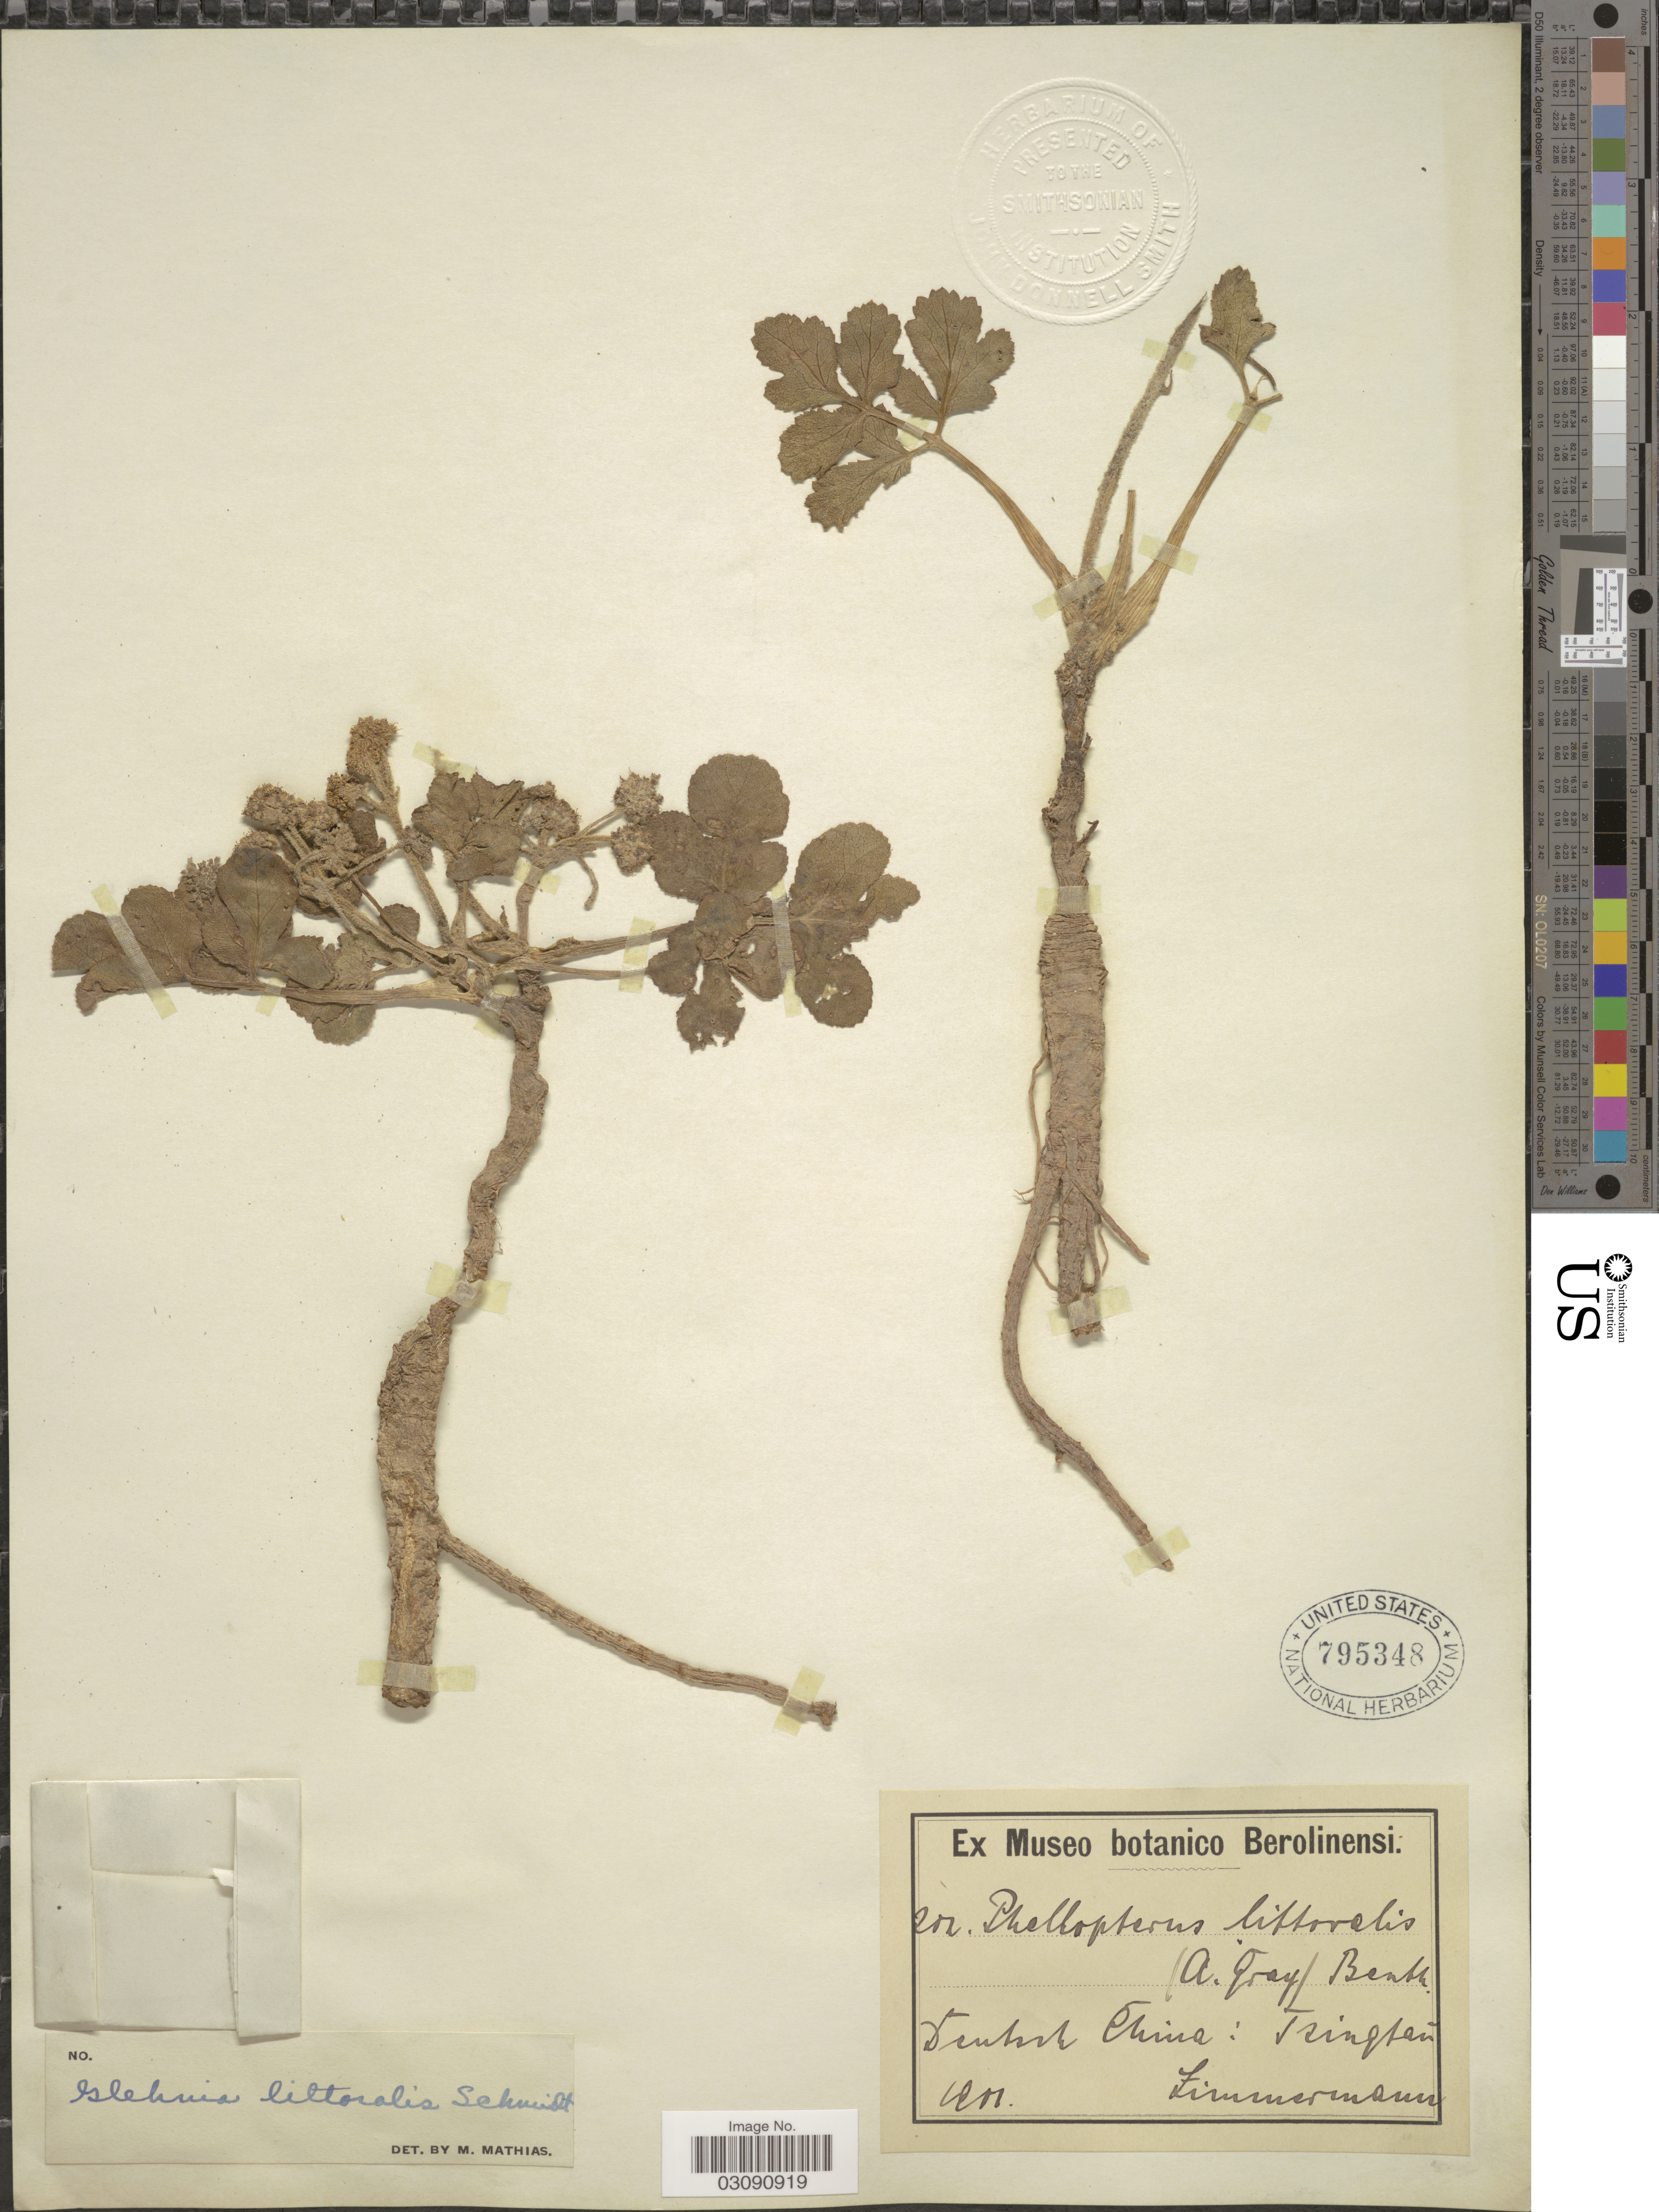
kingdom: Plantae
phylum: Tracheophyta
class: Magnoliopsida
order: Apiales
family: Apiaceae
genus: Glehnia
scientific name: Glehnia littoralis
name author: (J.G. Cooper) F. Schmidt ex Miq.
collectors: -. Zimmermann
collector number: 200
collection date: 1901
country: China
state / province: Shandong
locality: Deutsch China: Tsingtau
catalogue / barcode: US 795348